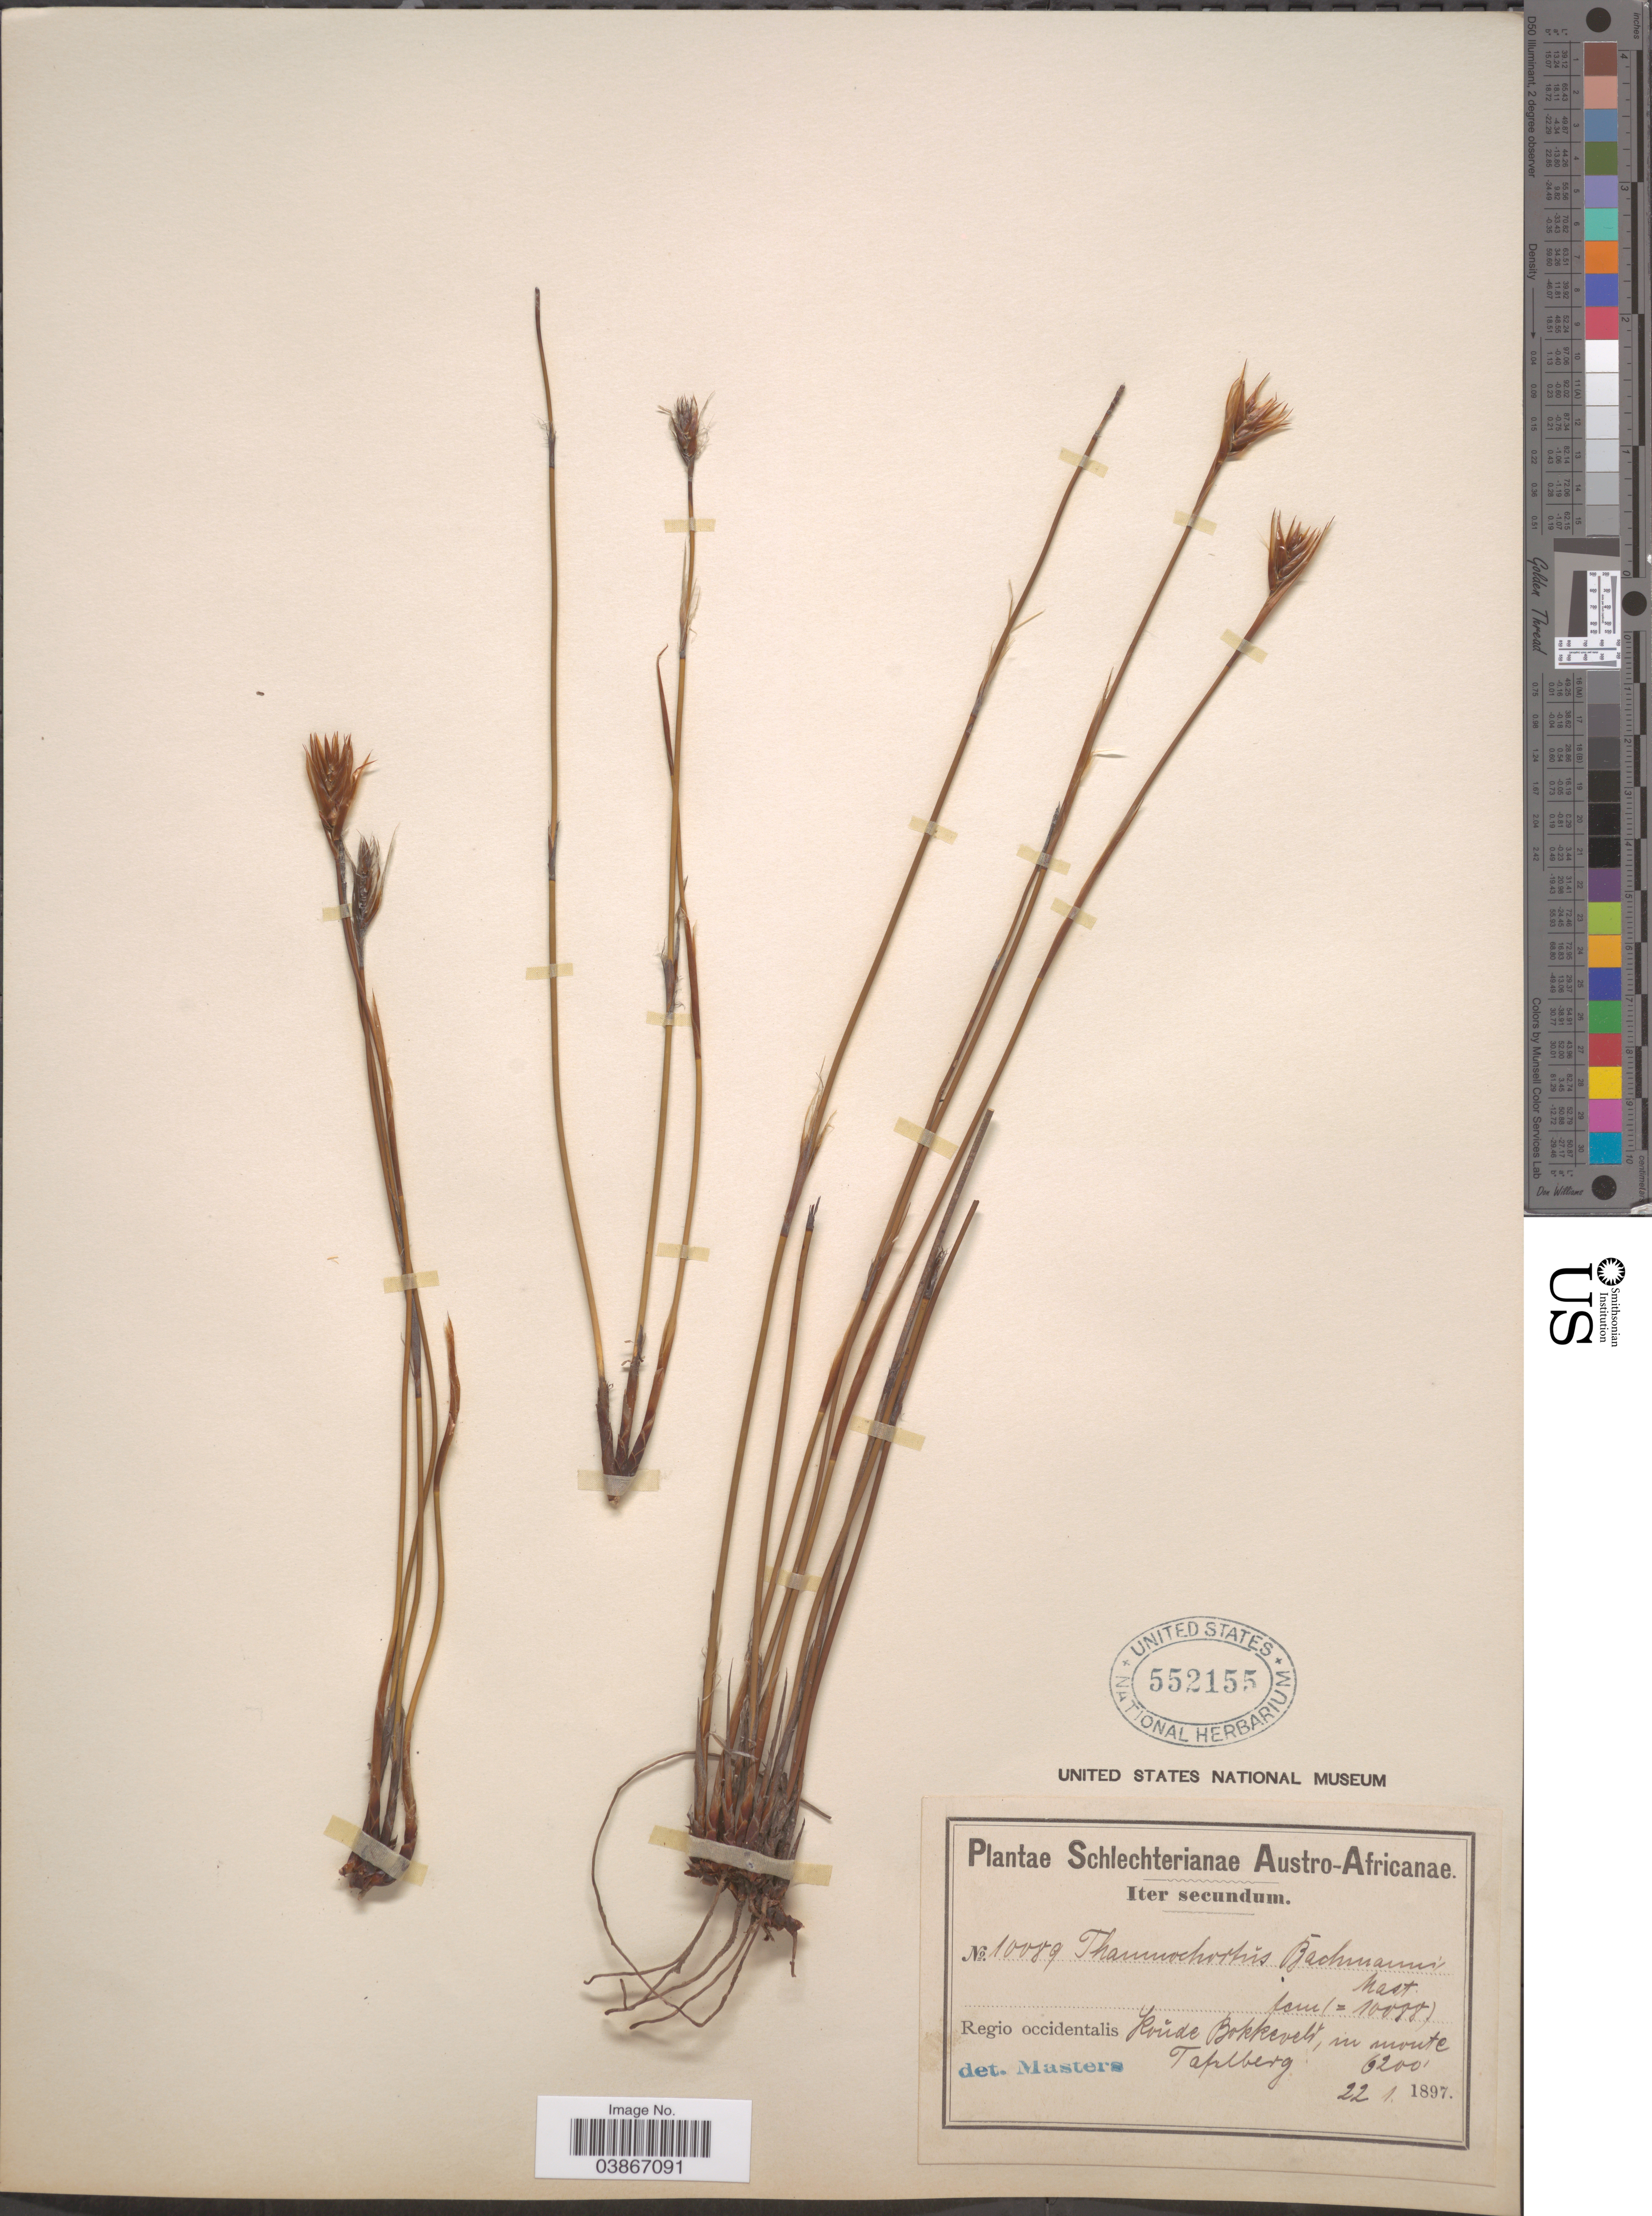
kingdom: Plantae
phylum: Tracheophyta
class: Liliopsida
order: Poales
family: Restionaceae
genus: Thamnochortus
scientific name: Thamnochortus bachmannii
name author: Mast.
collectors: Schlechter, --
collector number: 10089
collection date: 1897-01-22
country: South Africa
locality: Austro-Africanae. Regio occidentalis Koůde Bokkeveld, in monte Tafelberg.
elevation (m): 1890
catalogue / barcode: US 552155